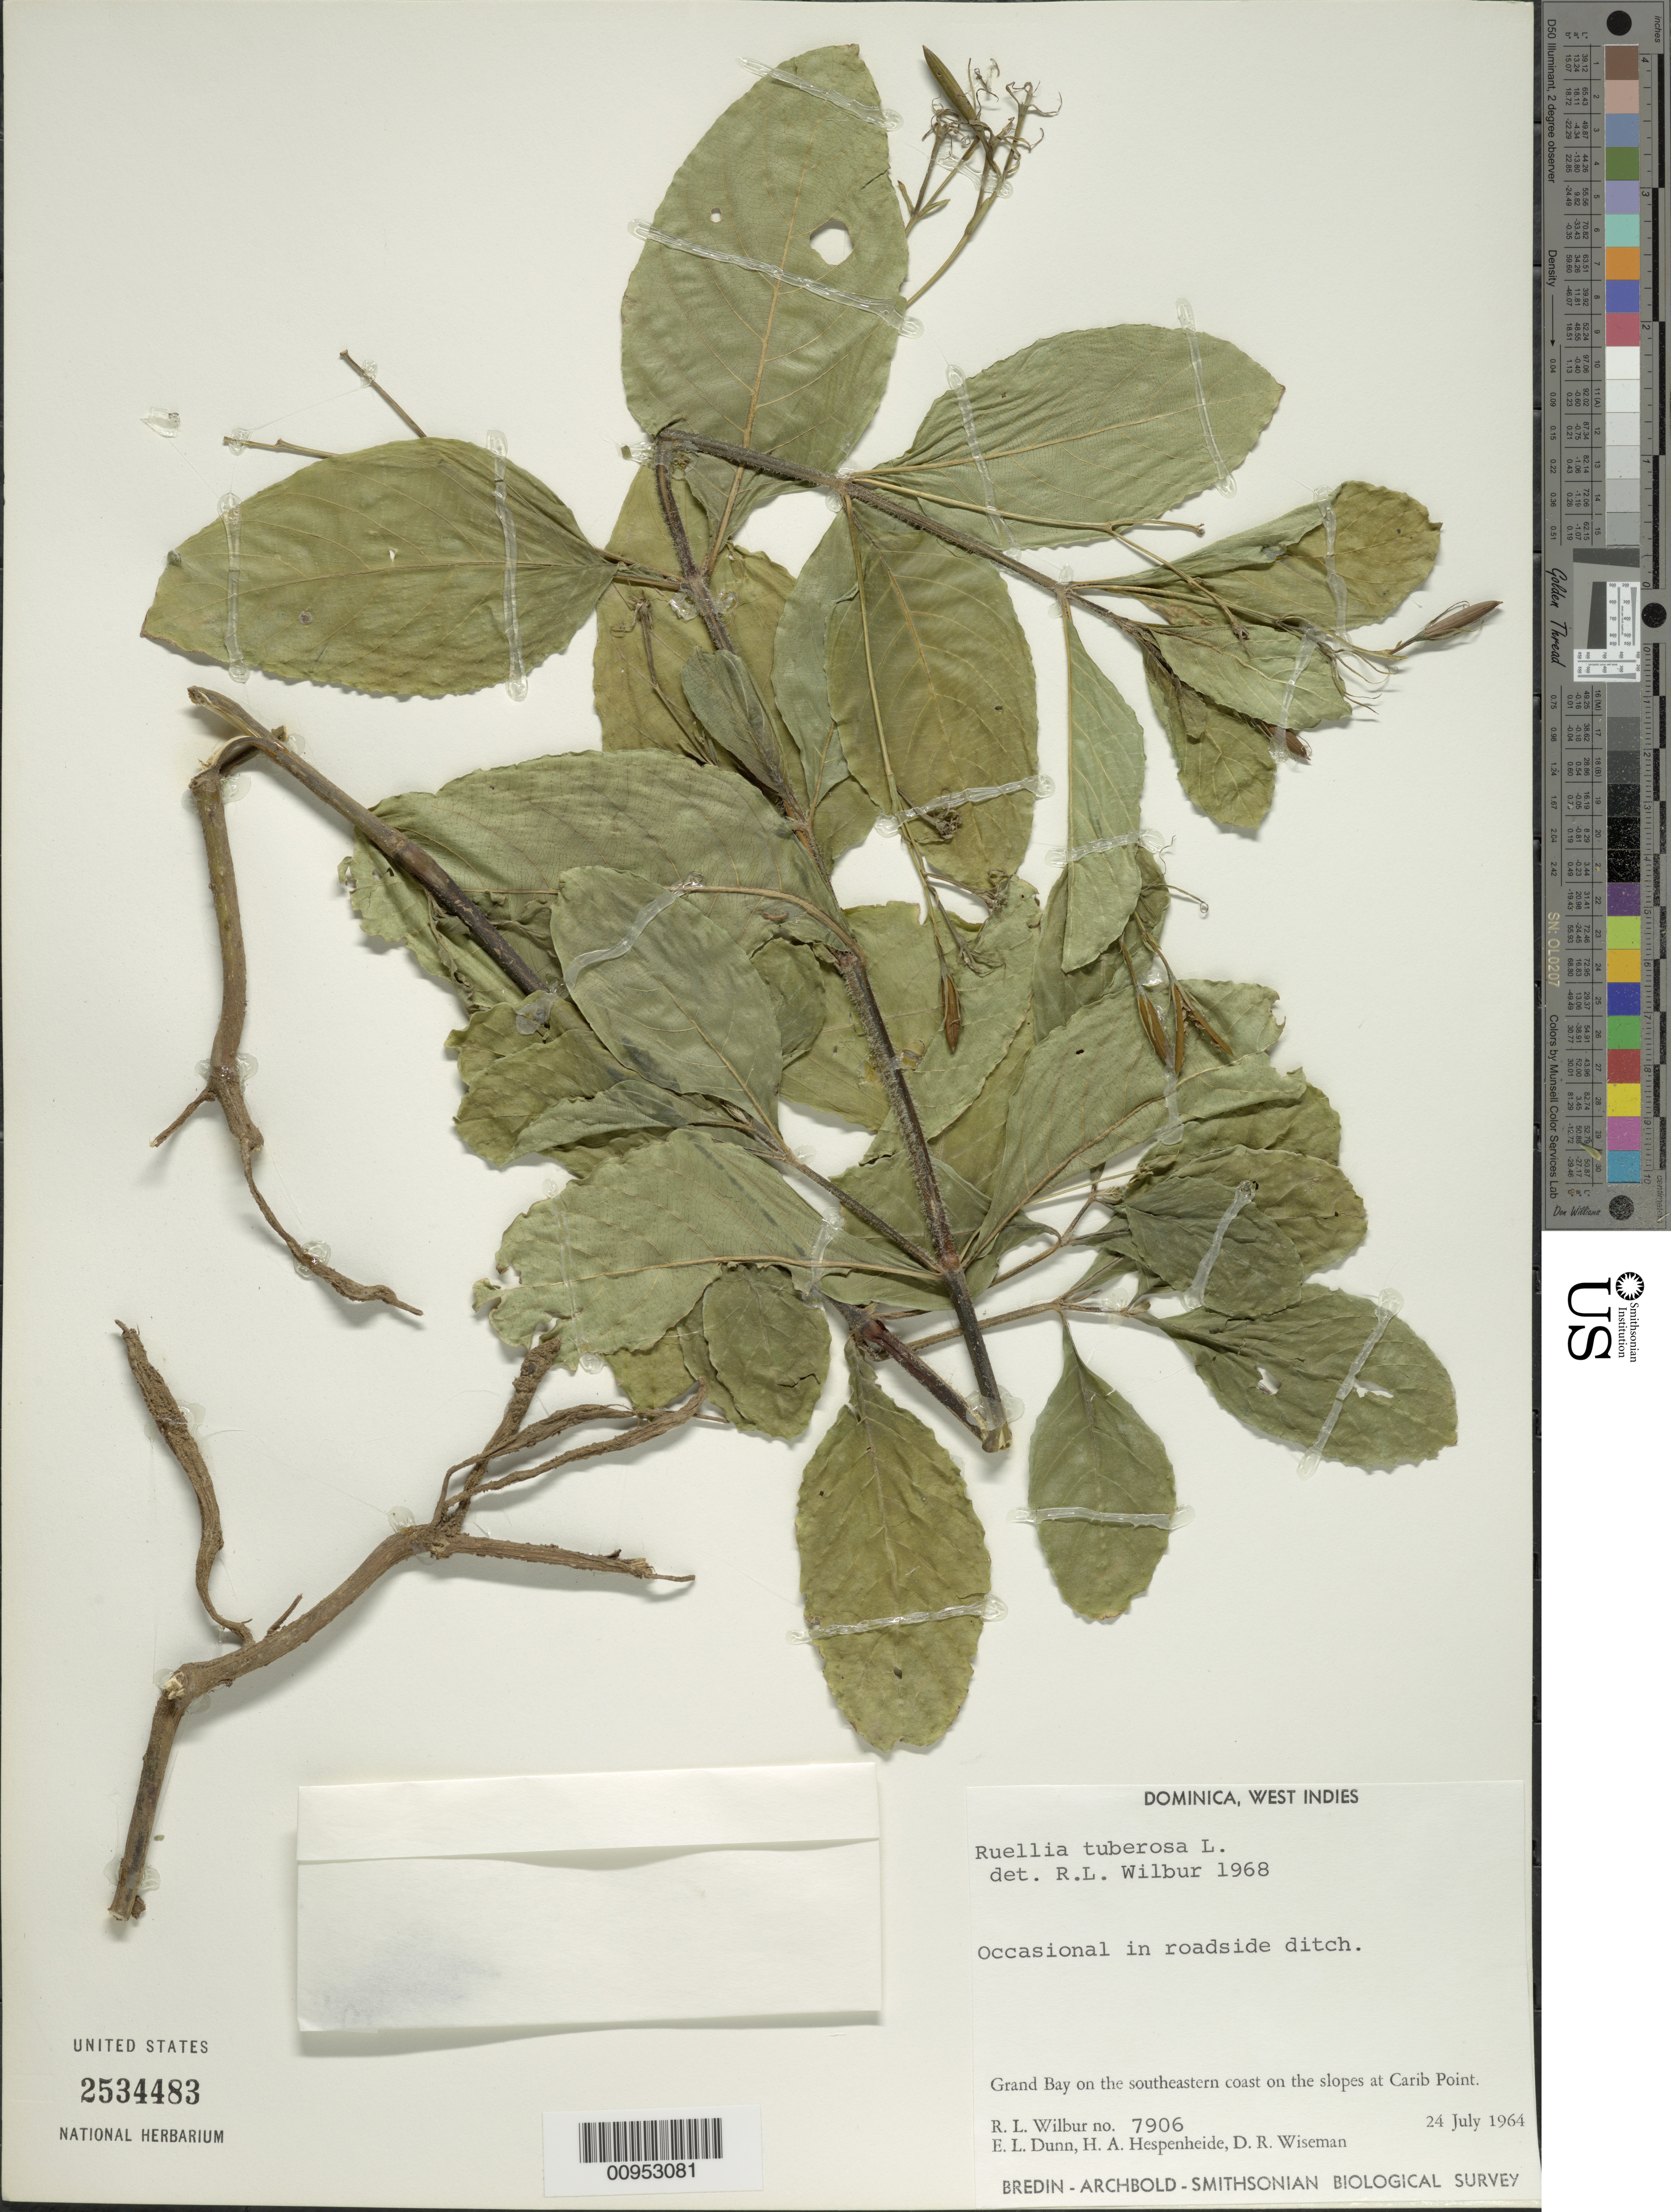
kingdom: Plantae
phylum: Tracheophyta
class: Magnoliopsida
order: Lamiales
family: Acanthaceae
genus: Ruellia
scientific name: Ruellia tuberosa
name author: L.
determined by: Wilbur, R. L.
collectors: R. L. Wilbur, E. Dunn, H. A. Hespenheide & D. R. Wiseman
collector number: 7906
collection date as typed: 24 Jul 1964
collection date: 1964-07-24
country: Dominica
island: Dominica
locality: Grand Bay on southeastern coast in the slopes of Carib Point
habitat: Roadside ditch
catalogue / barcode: US 2534483